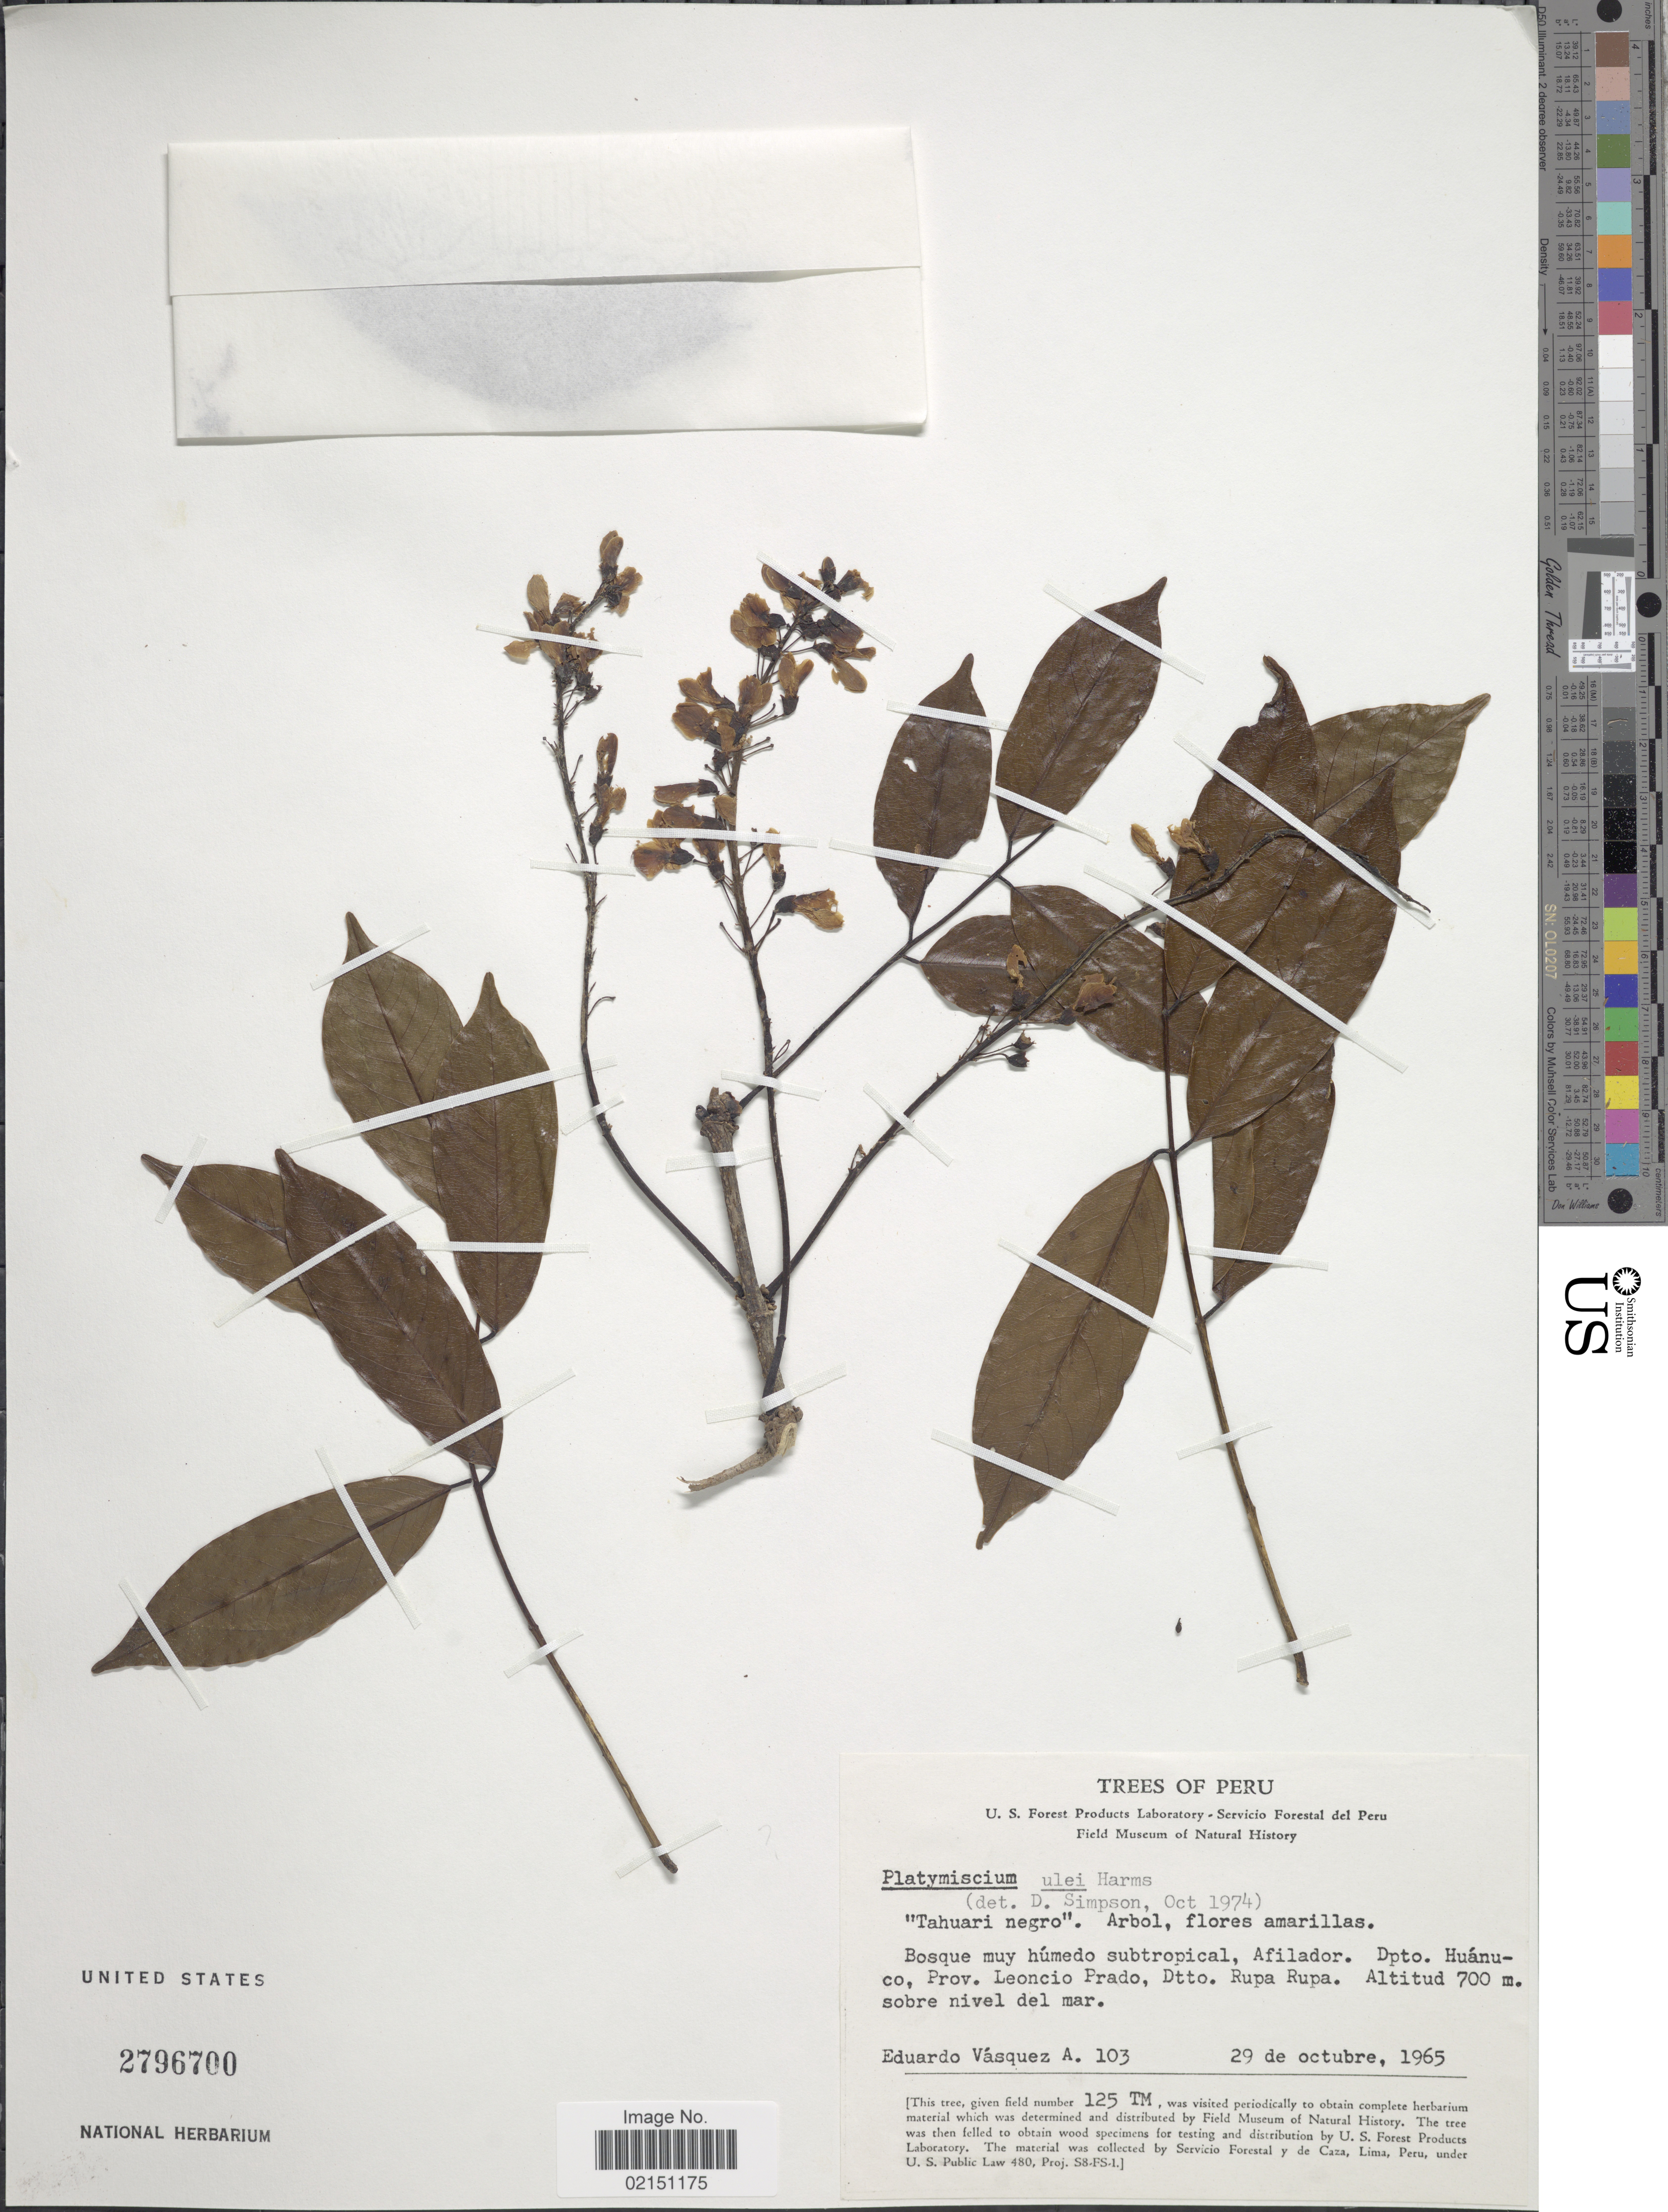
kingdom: Plantae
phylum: Tracheophyta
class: Magnoliopsida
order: Fabales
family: Fabaceae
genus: Platymiscium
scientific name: Platymiscium pinnatum var. ulei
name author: (Harms) Klitg.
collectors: E. Vasquez A.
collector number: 103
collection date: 1965-12-29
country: Peru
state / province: Huánuco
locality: Prov. Leoncio Prado, Dtto. Rupa Rupa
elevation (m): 700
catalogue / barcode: US 2796700